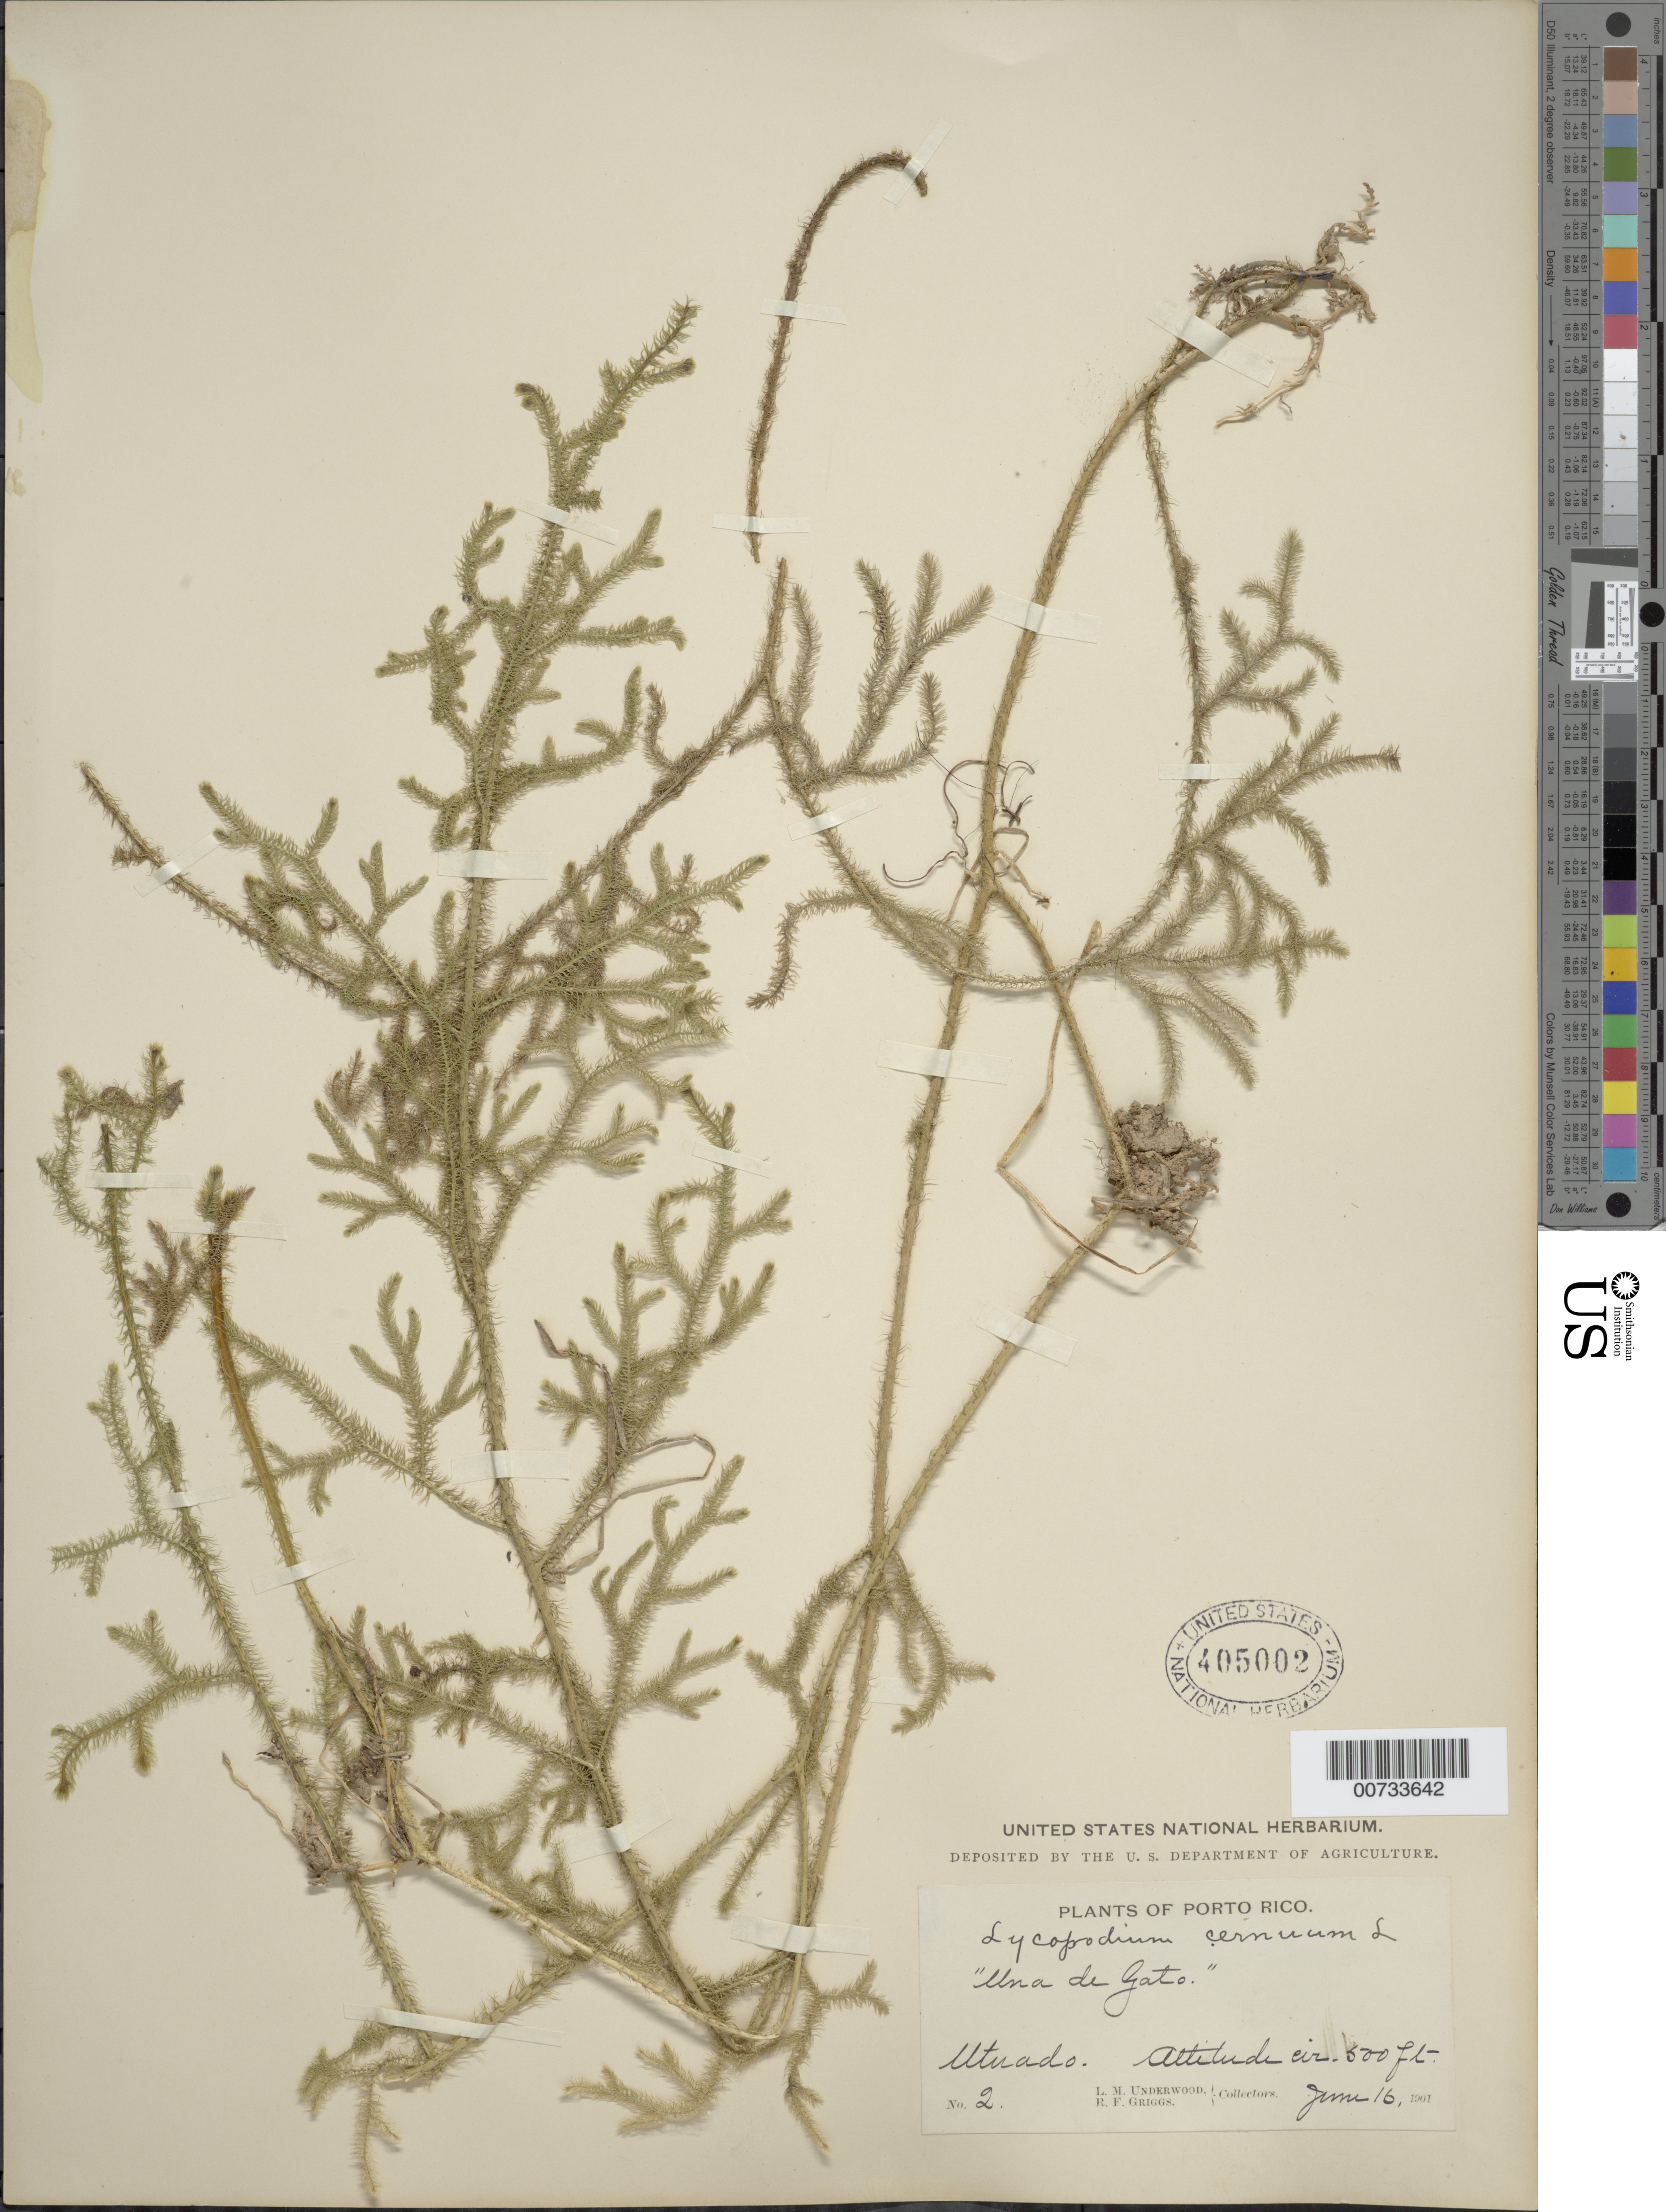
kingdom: Plantae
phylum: Tracheophyta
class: Lycopodiopsida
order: Lycopodiales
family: Lycopodiaceae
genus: Palhinhaea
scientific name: Palhinhaea cernua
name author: (L.) Vasc. & Franco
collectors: L. M. Underwood & R. F. Griggs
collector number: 2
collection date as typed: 16 Jun 1901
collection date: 1901-06-16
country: Puerto Rico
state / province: Utuado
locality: Utuado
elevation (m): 152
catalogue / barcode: US 405002